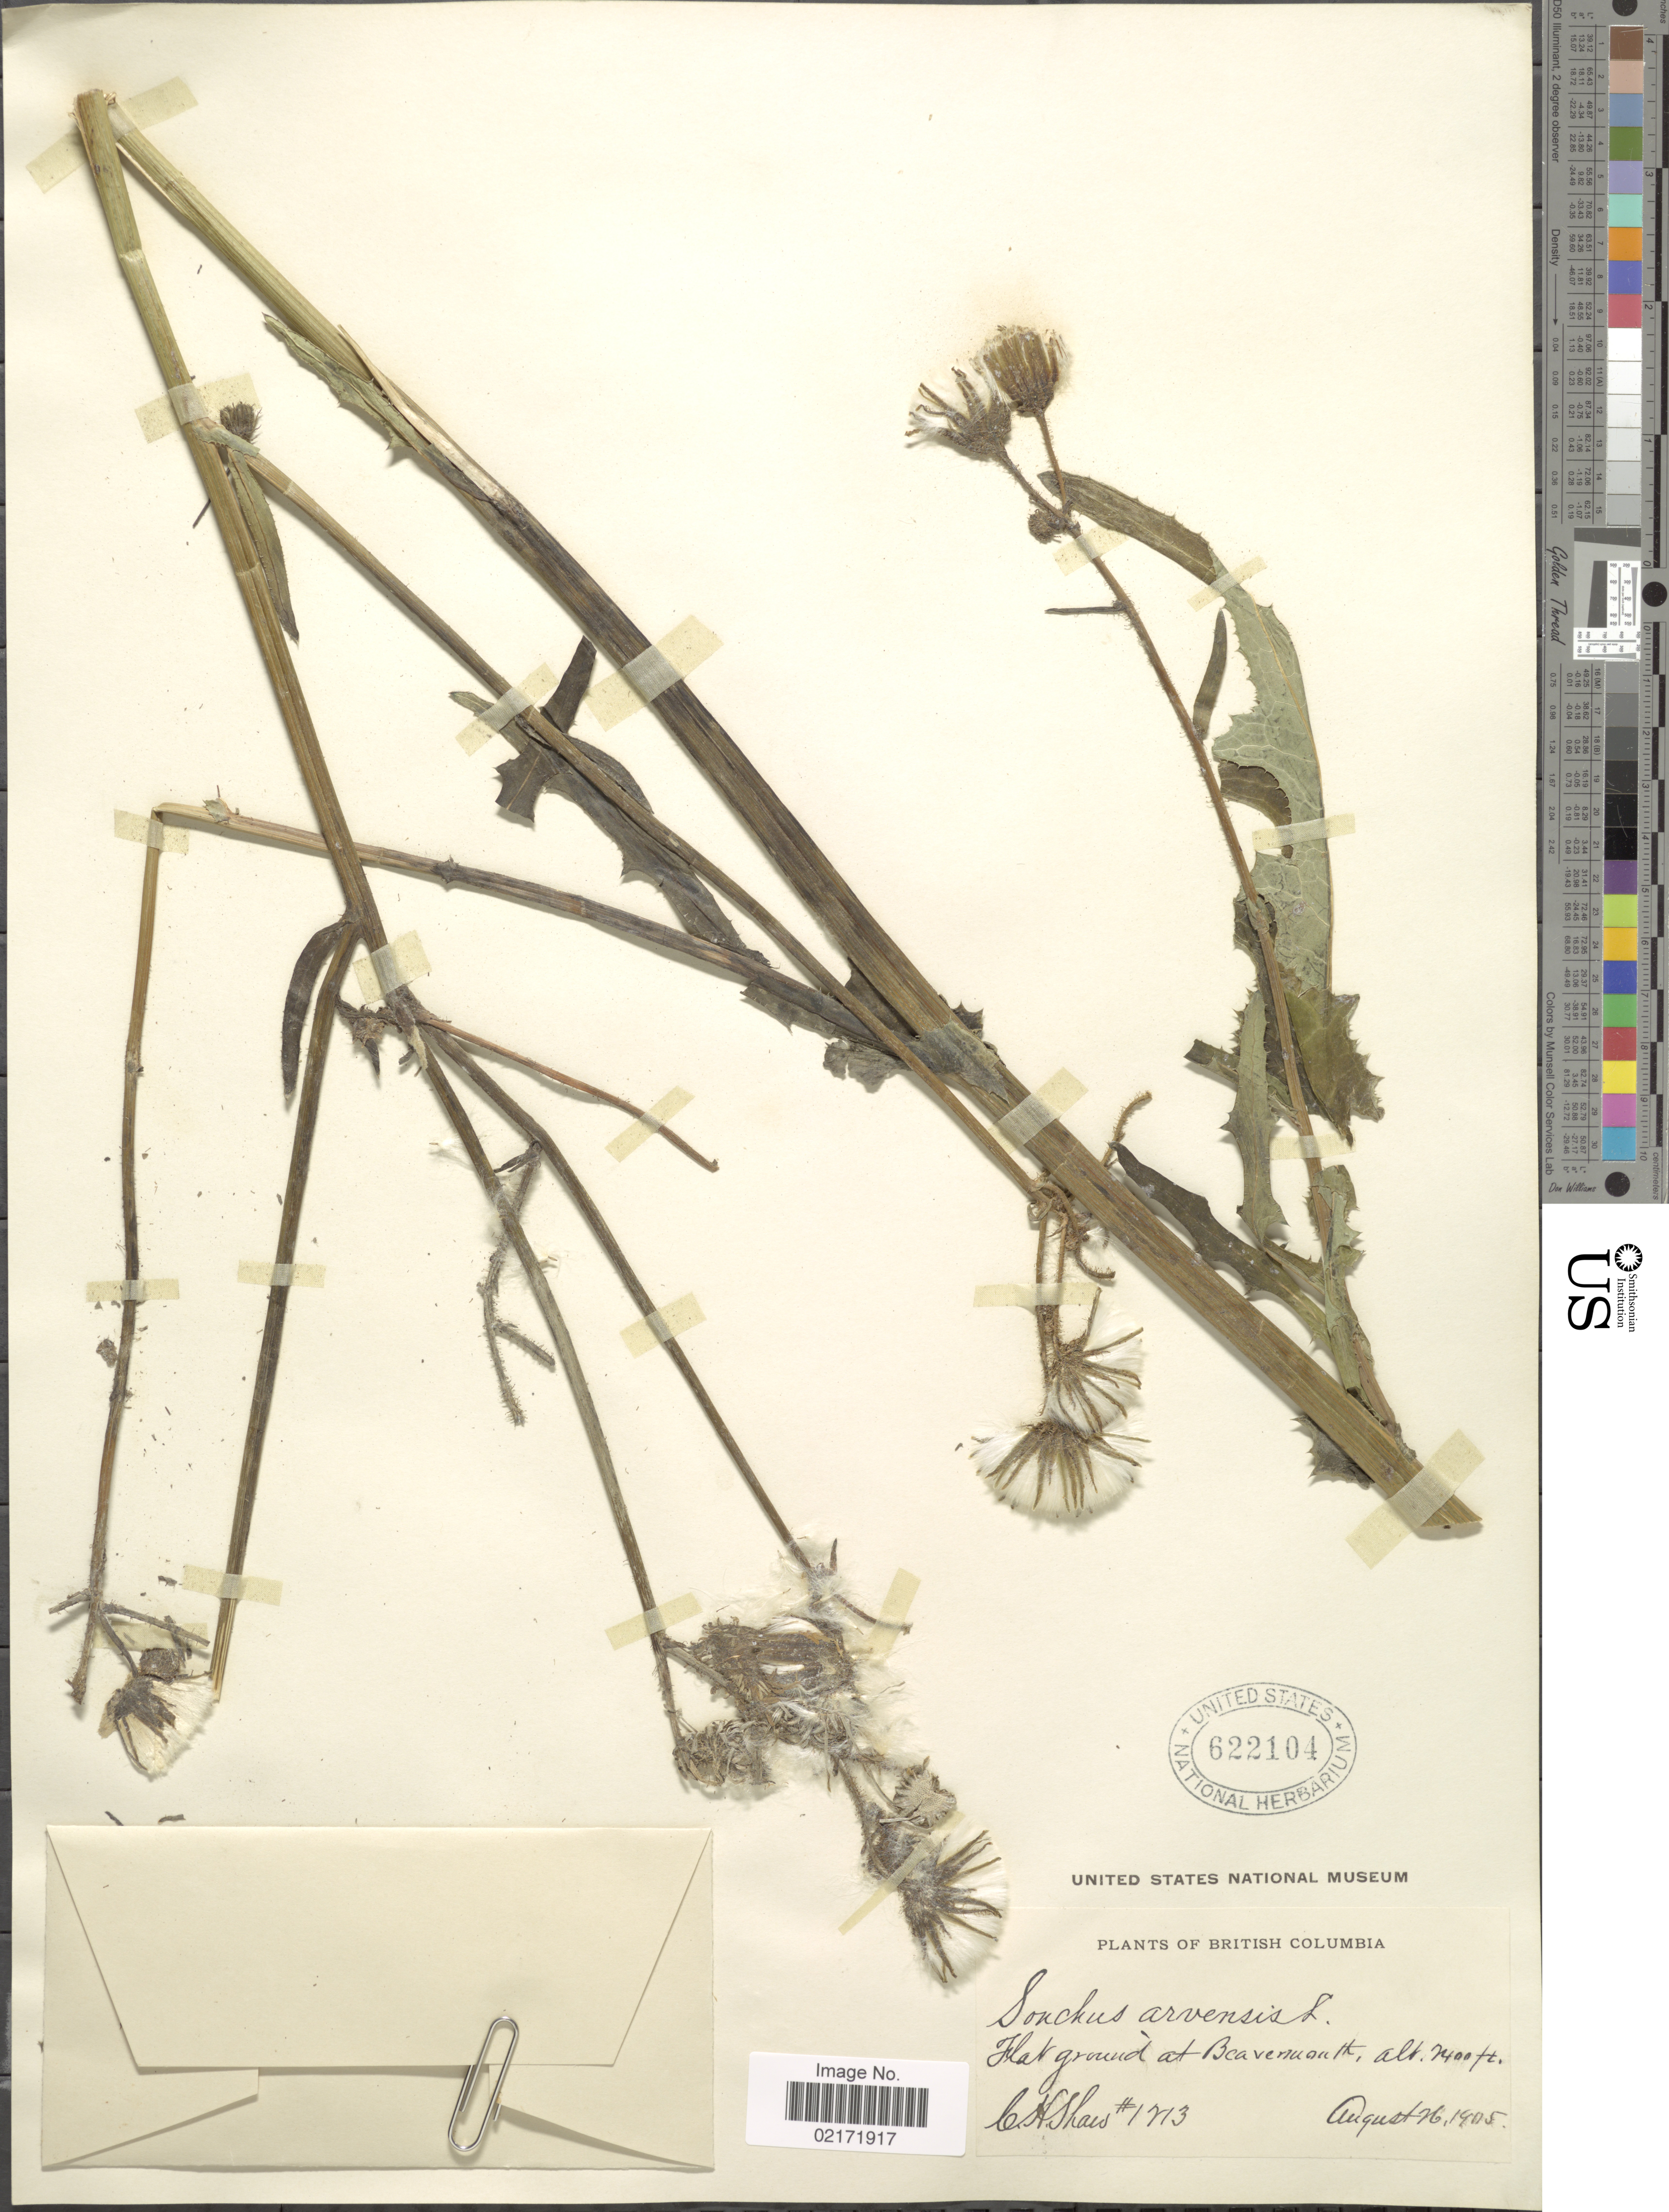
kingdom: Plantae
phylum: Tracheophyta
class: Magnoliopsida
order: Asterales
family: Asteraceae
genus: Sonchus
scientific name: Sonchus arvensis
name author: L.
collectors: C. H. Shaw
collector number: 1213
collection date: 1905-08-26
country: Canada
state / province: British Columbia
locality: Flat ground at Beavermouth.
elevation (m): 732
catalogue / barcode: US 622104